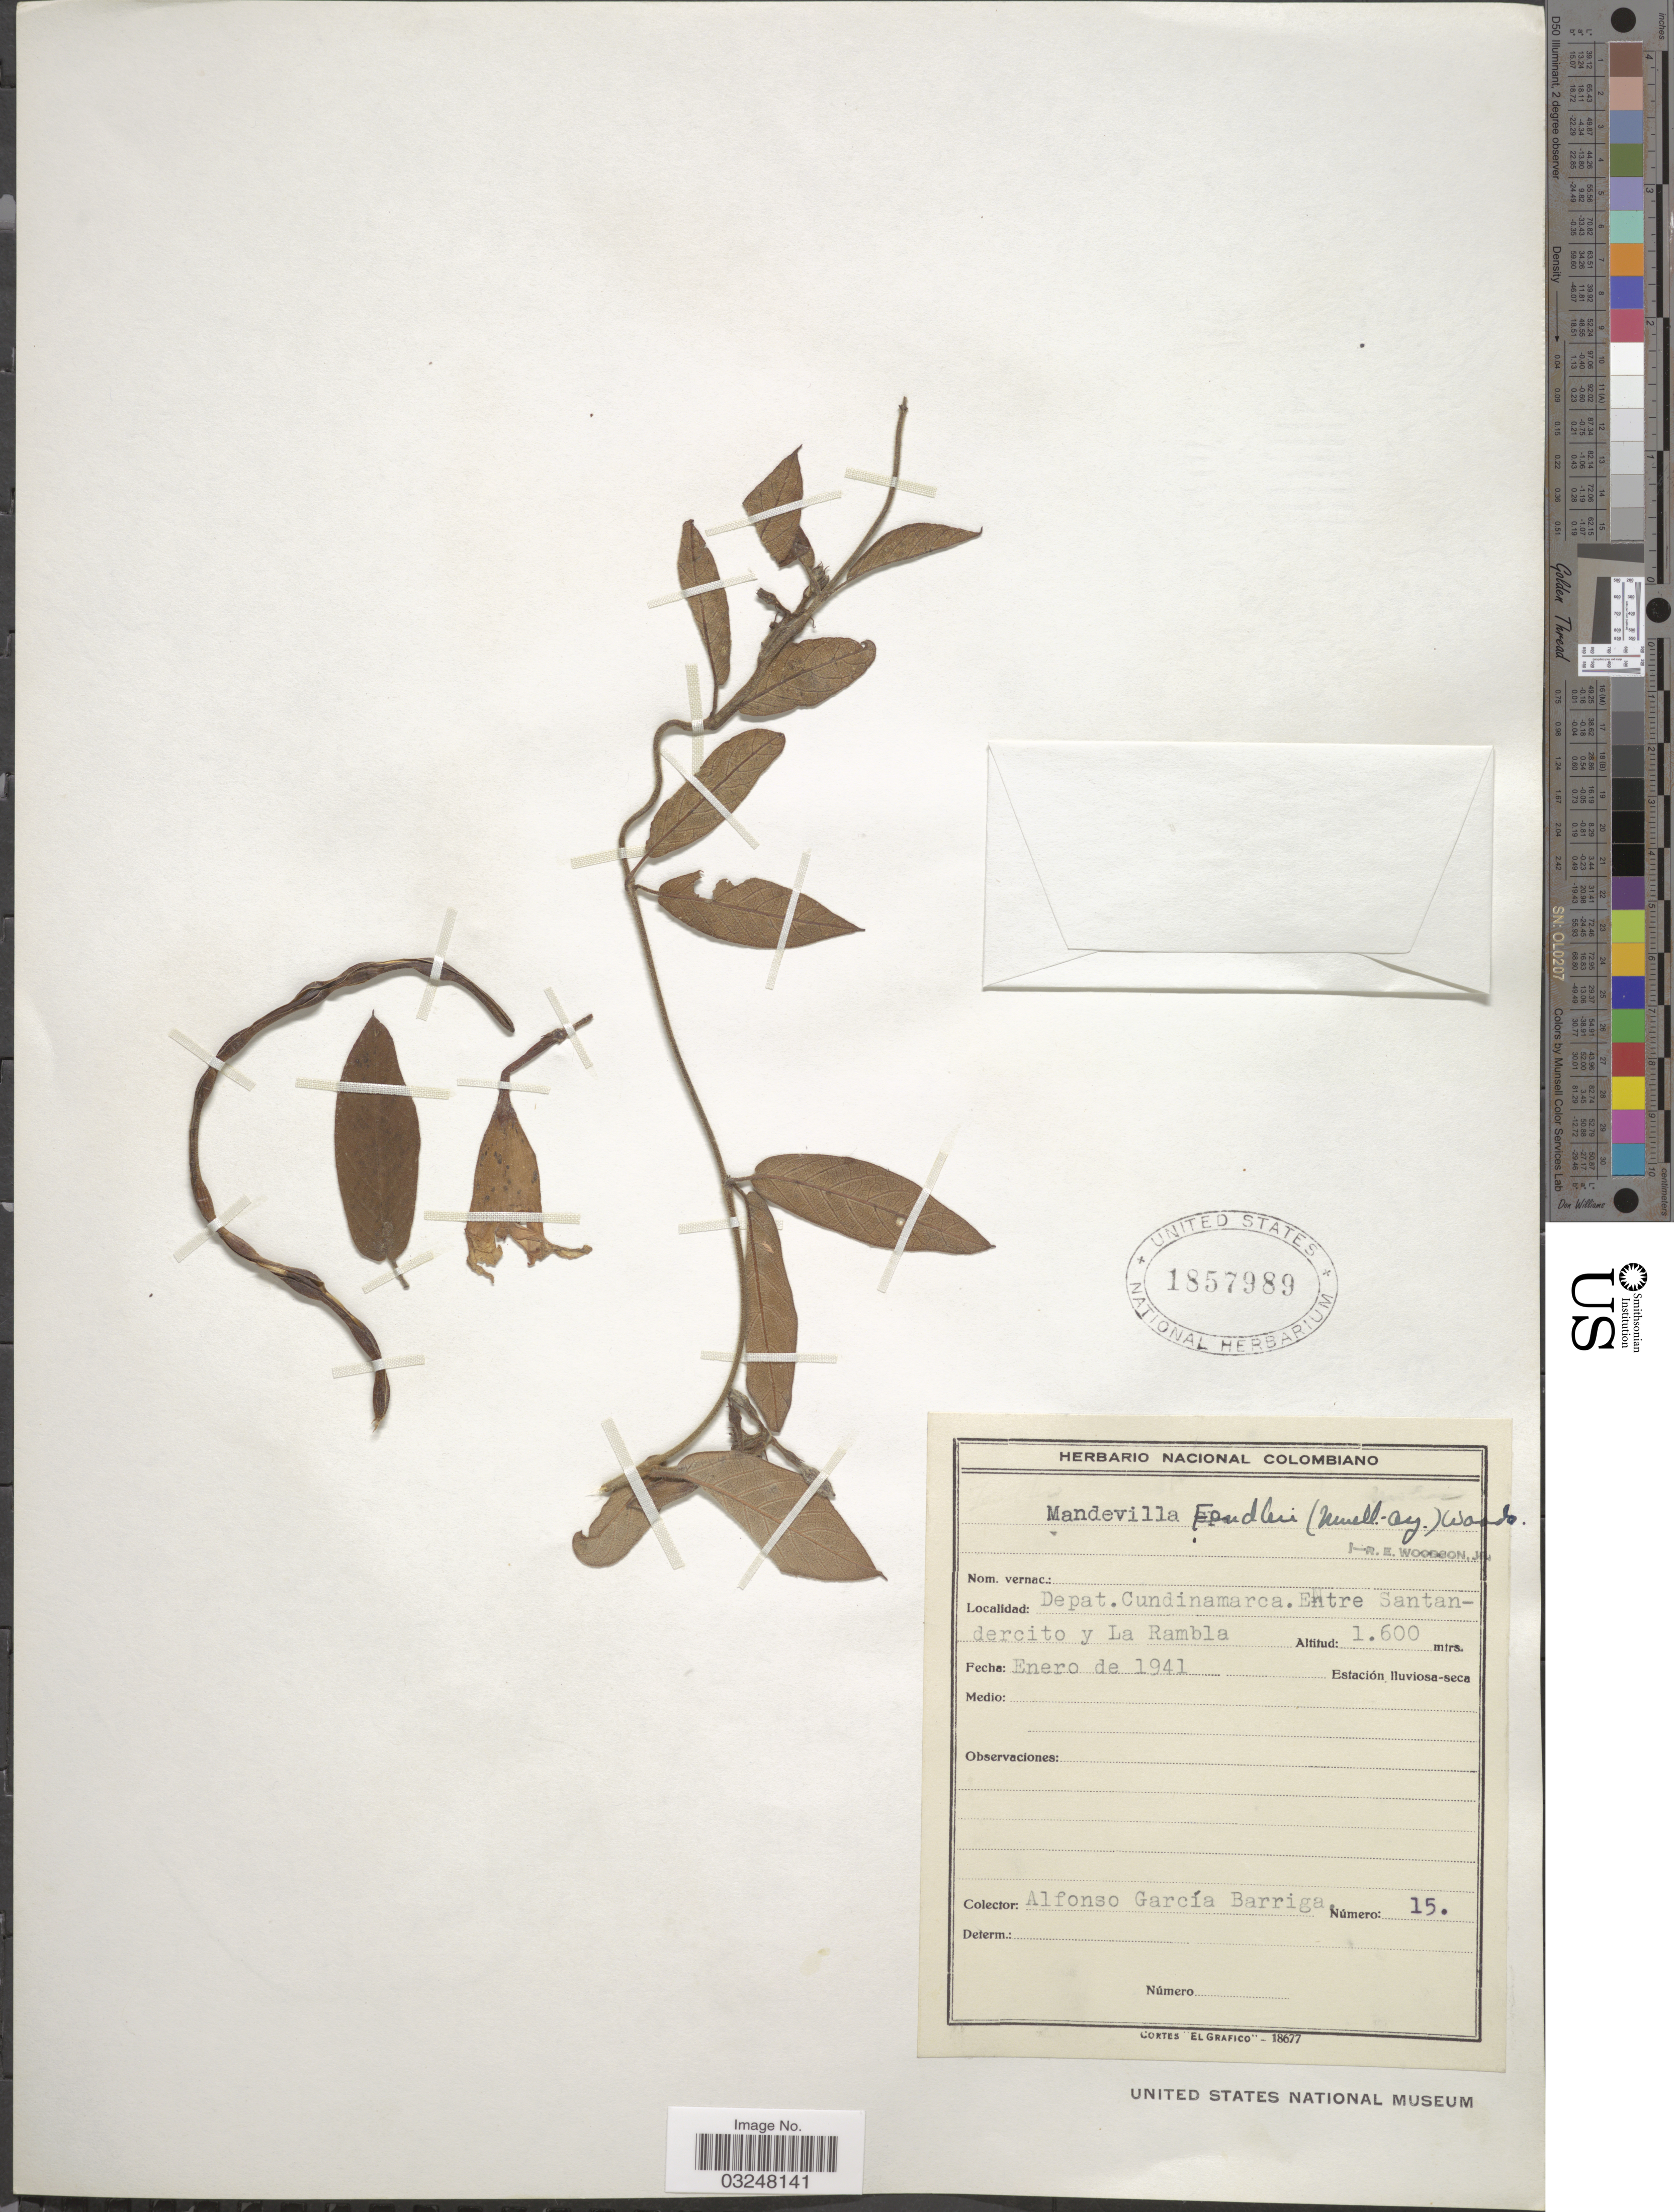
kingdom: Plantae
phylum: Tracheophyta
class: Magnoliopsida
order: Gentianales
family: Apocynaceae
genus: Mandevilla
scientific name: Mandevilla speciosa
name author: (Kunth) J.F. Morales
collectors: A. García Barriga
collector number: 15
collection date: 1941-01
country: Colombia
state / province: Cundinamarca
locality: Depat. Cundinamarca. Entre Santandercito y La Rambla.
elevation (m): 1600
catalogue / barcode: US 1857989